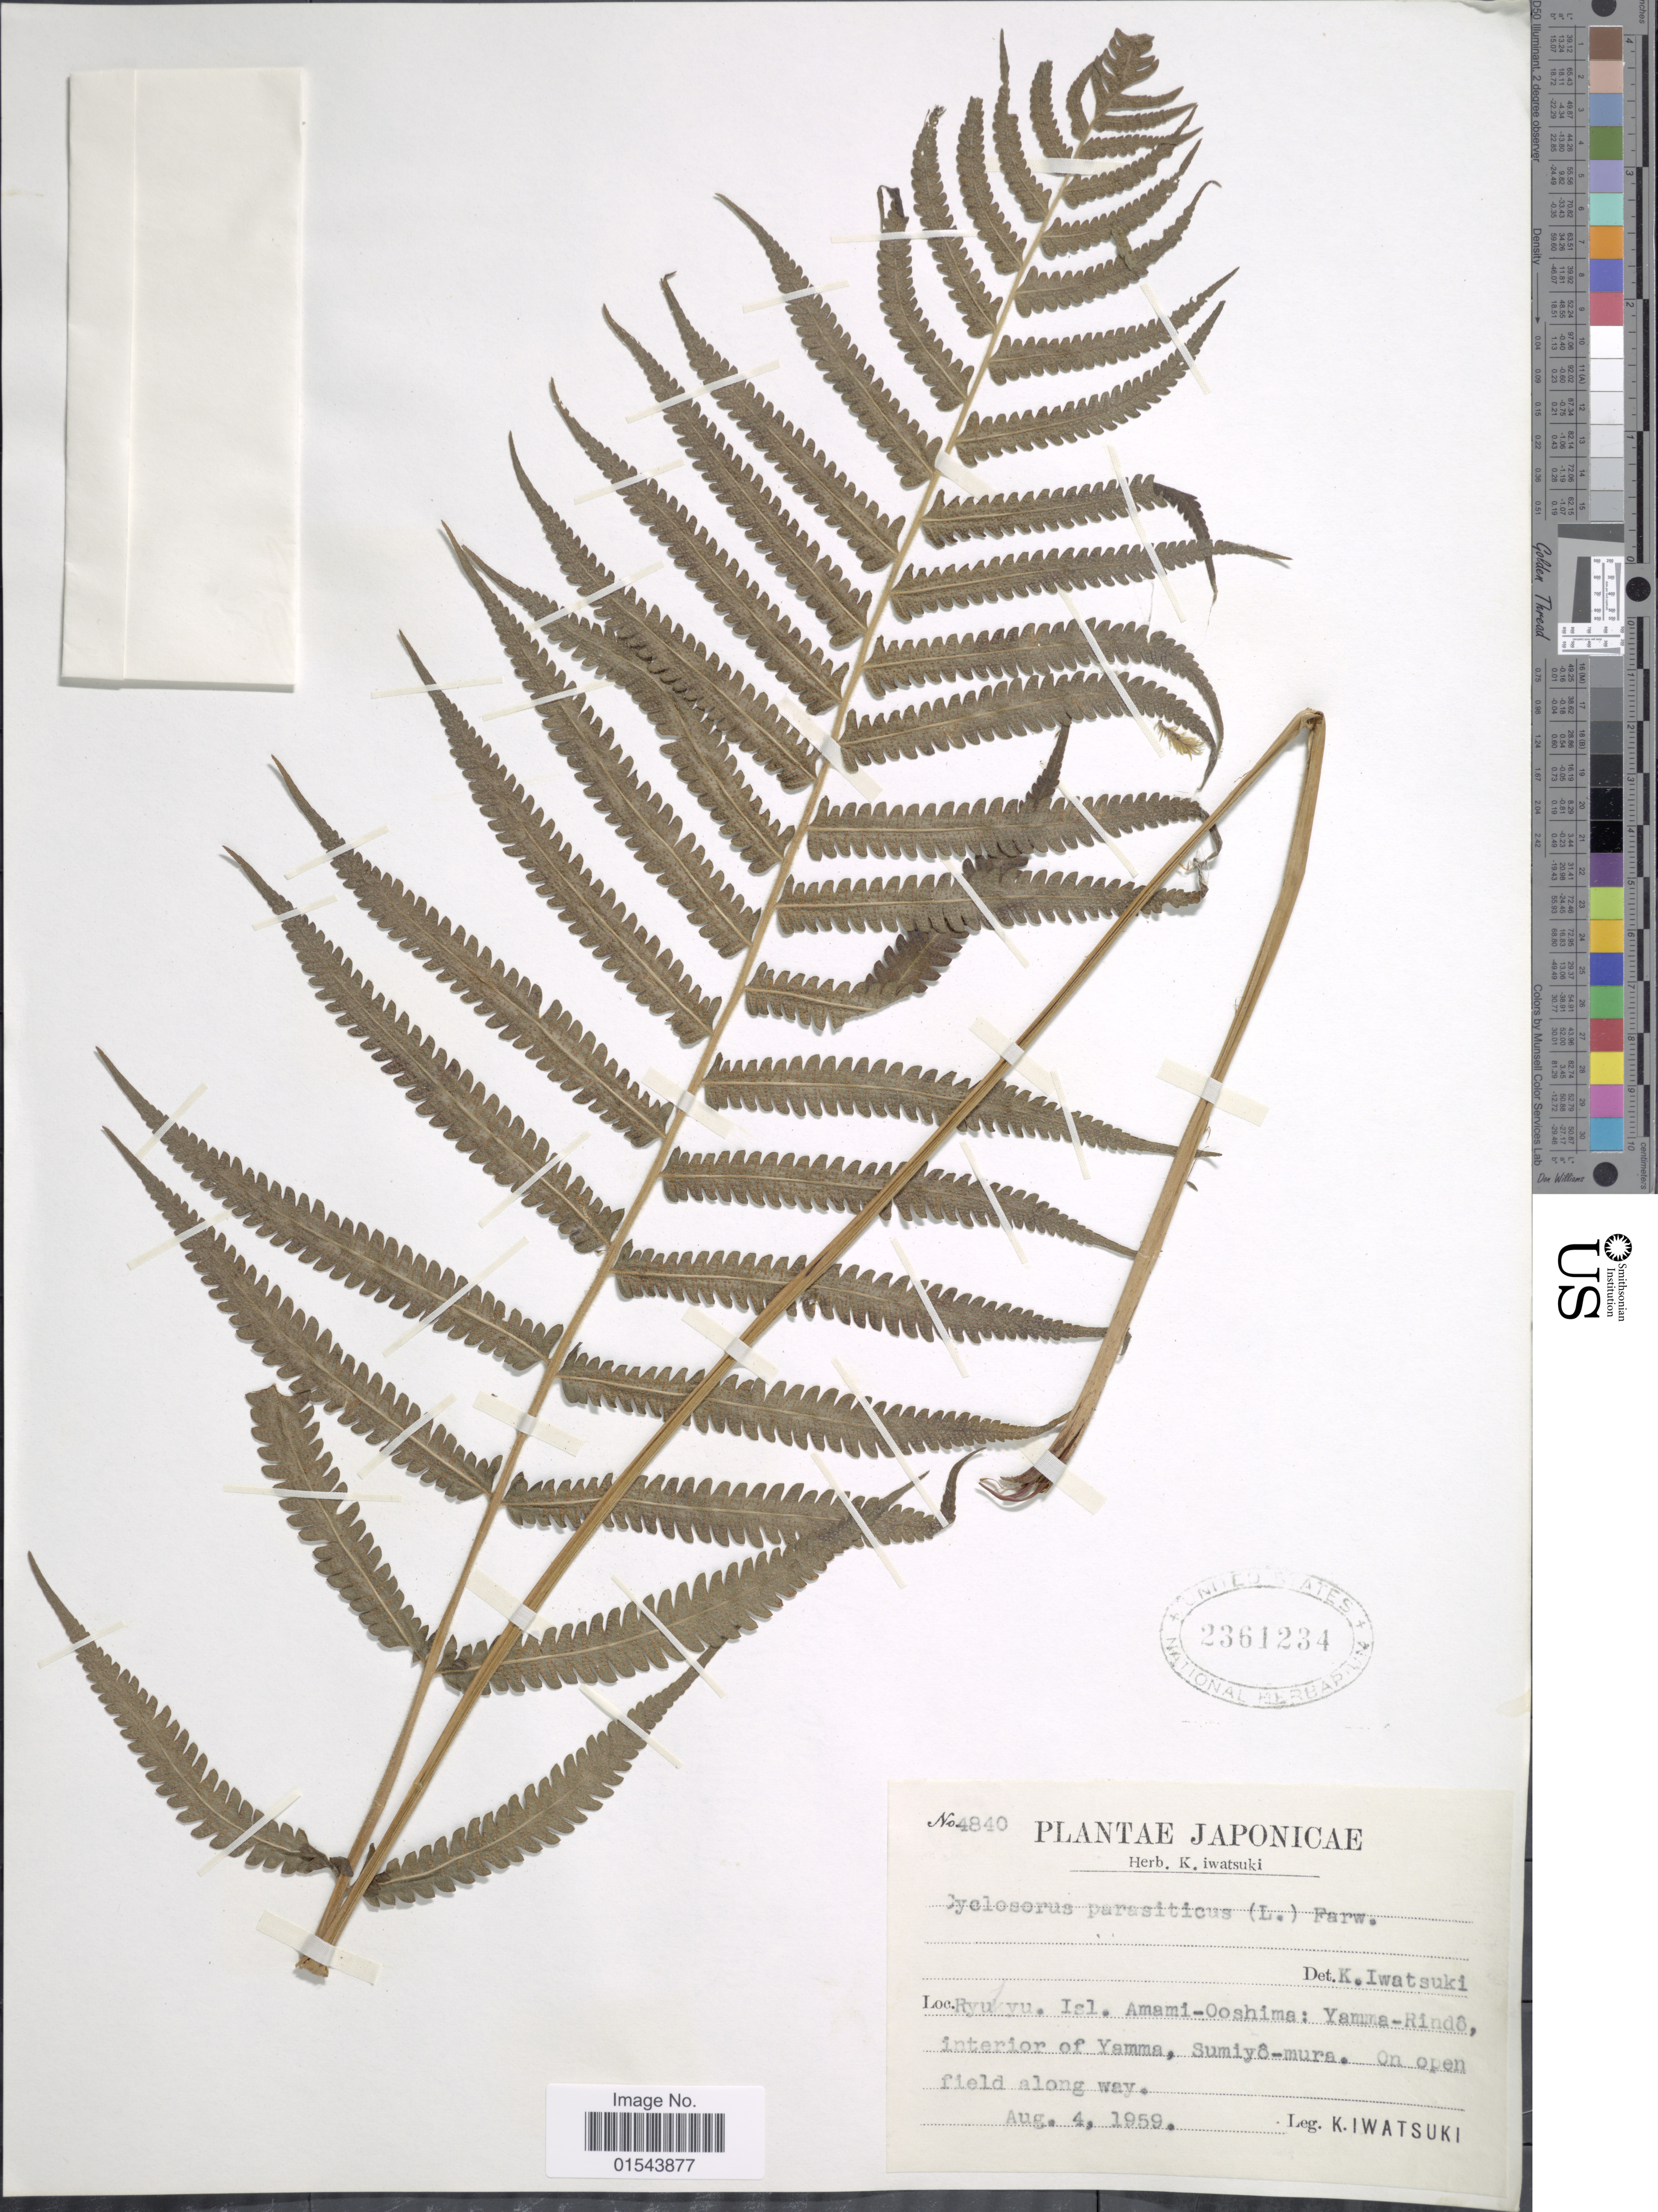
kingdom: Plantae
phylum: Tracheophyta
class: Polypodiopsida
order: Polypodiales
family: Thelypteridaceae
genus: Christella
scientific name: Christella parasitica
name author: (L.) H. Lév.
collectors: K. Iwatsuki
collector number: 4840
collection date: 1959-08-04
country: Japan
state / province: Okinawa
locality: Ryukyu. Isl. Amami-Ooshima: Yamma-Rindo, interior of Yamma, Sumiyo-muro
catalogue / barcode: US 2361234